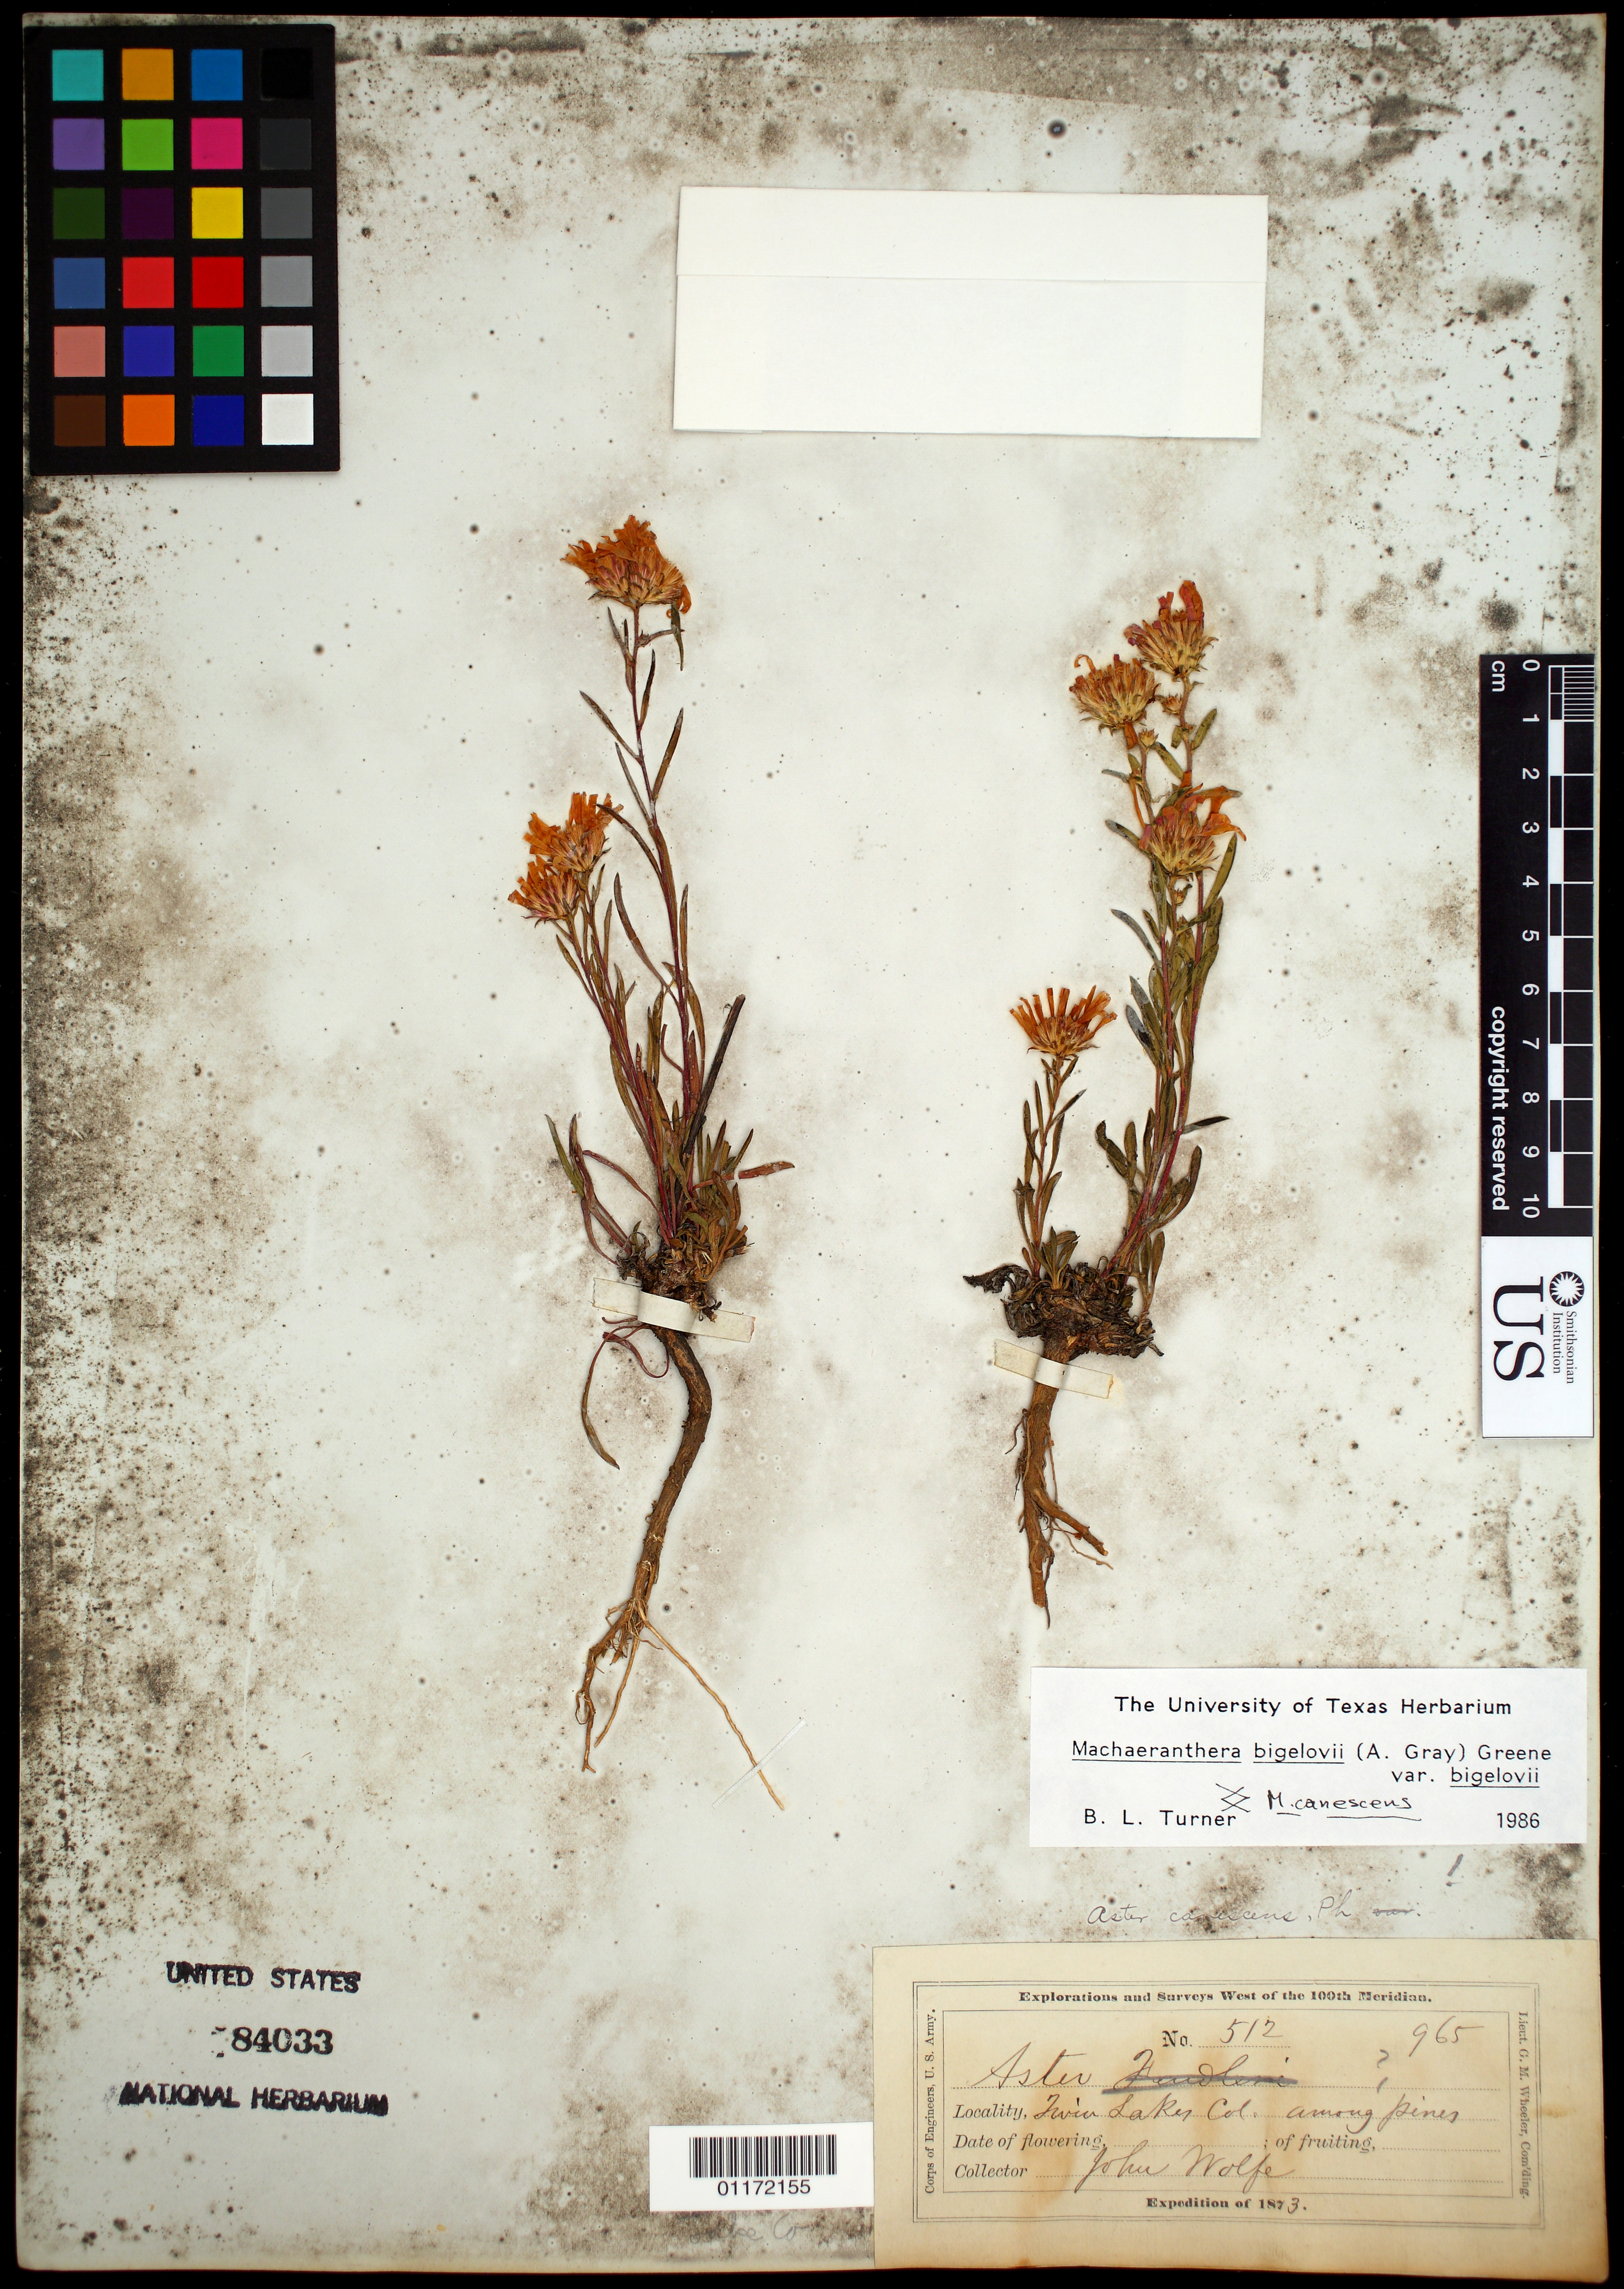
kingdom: Plantae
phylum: Tracheophyta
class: Magnoliopsida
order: Asterales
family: Asteraceae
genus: Machaeranthera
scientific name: Machaeranthera bigelovii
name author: (A. Gray) Greene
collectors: J. Wolf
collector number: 512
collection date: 1873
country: United States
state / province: Colorado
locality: Twin Lakes, Col. Ter.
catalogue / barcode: US 84033